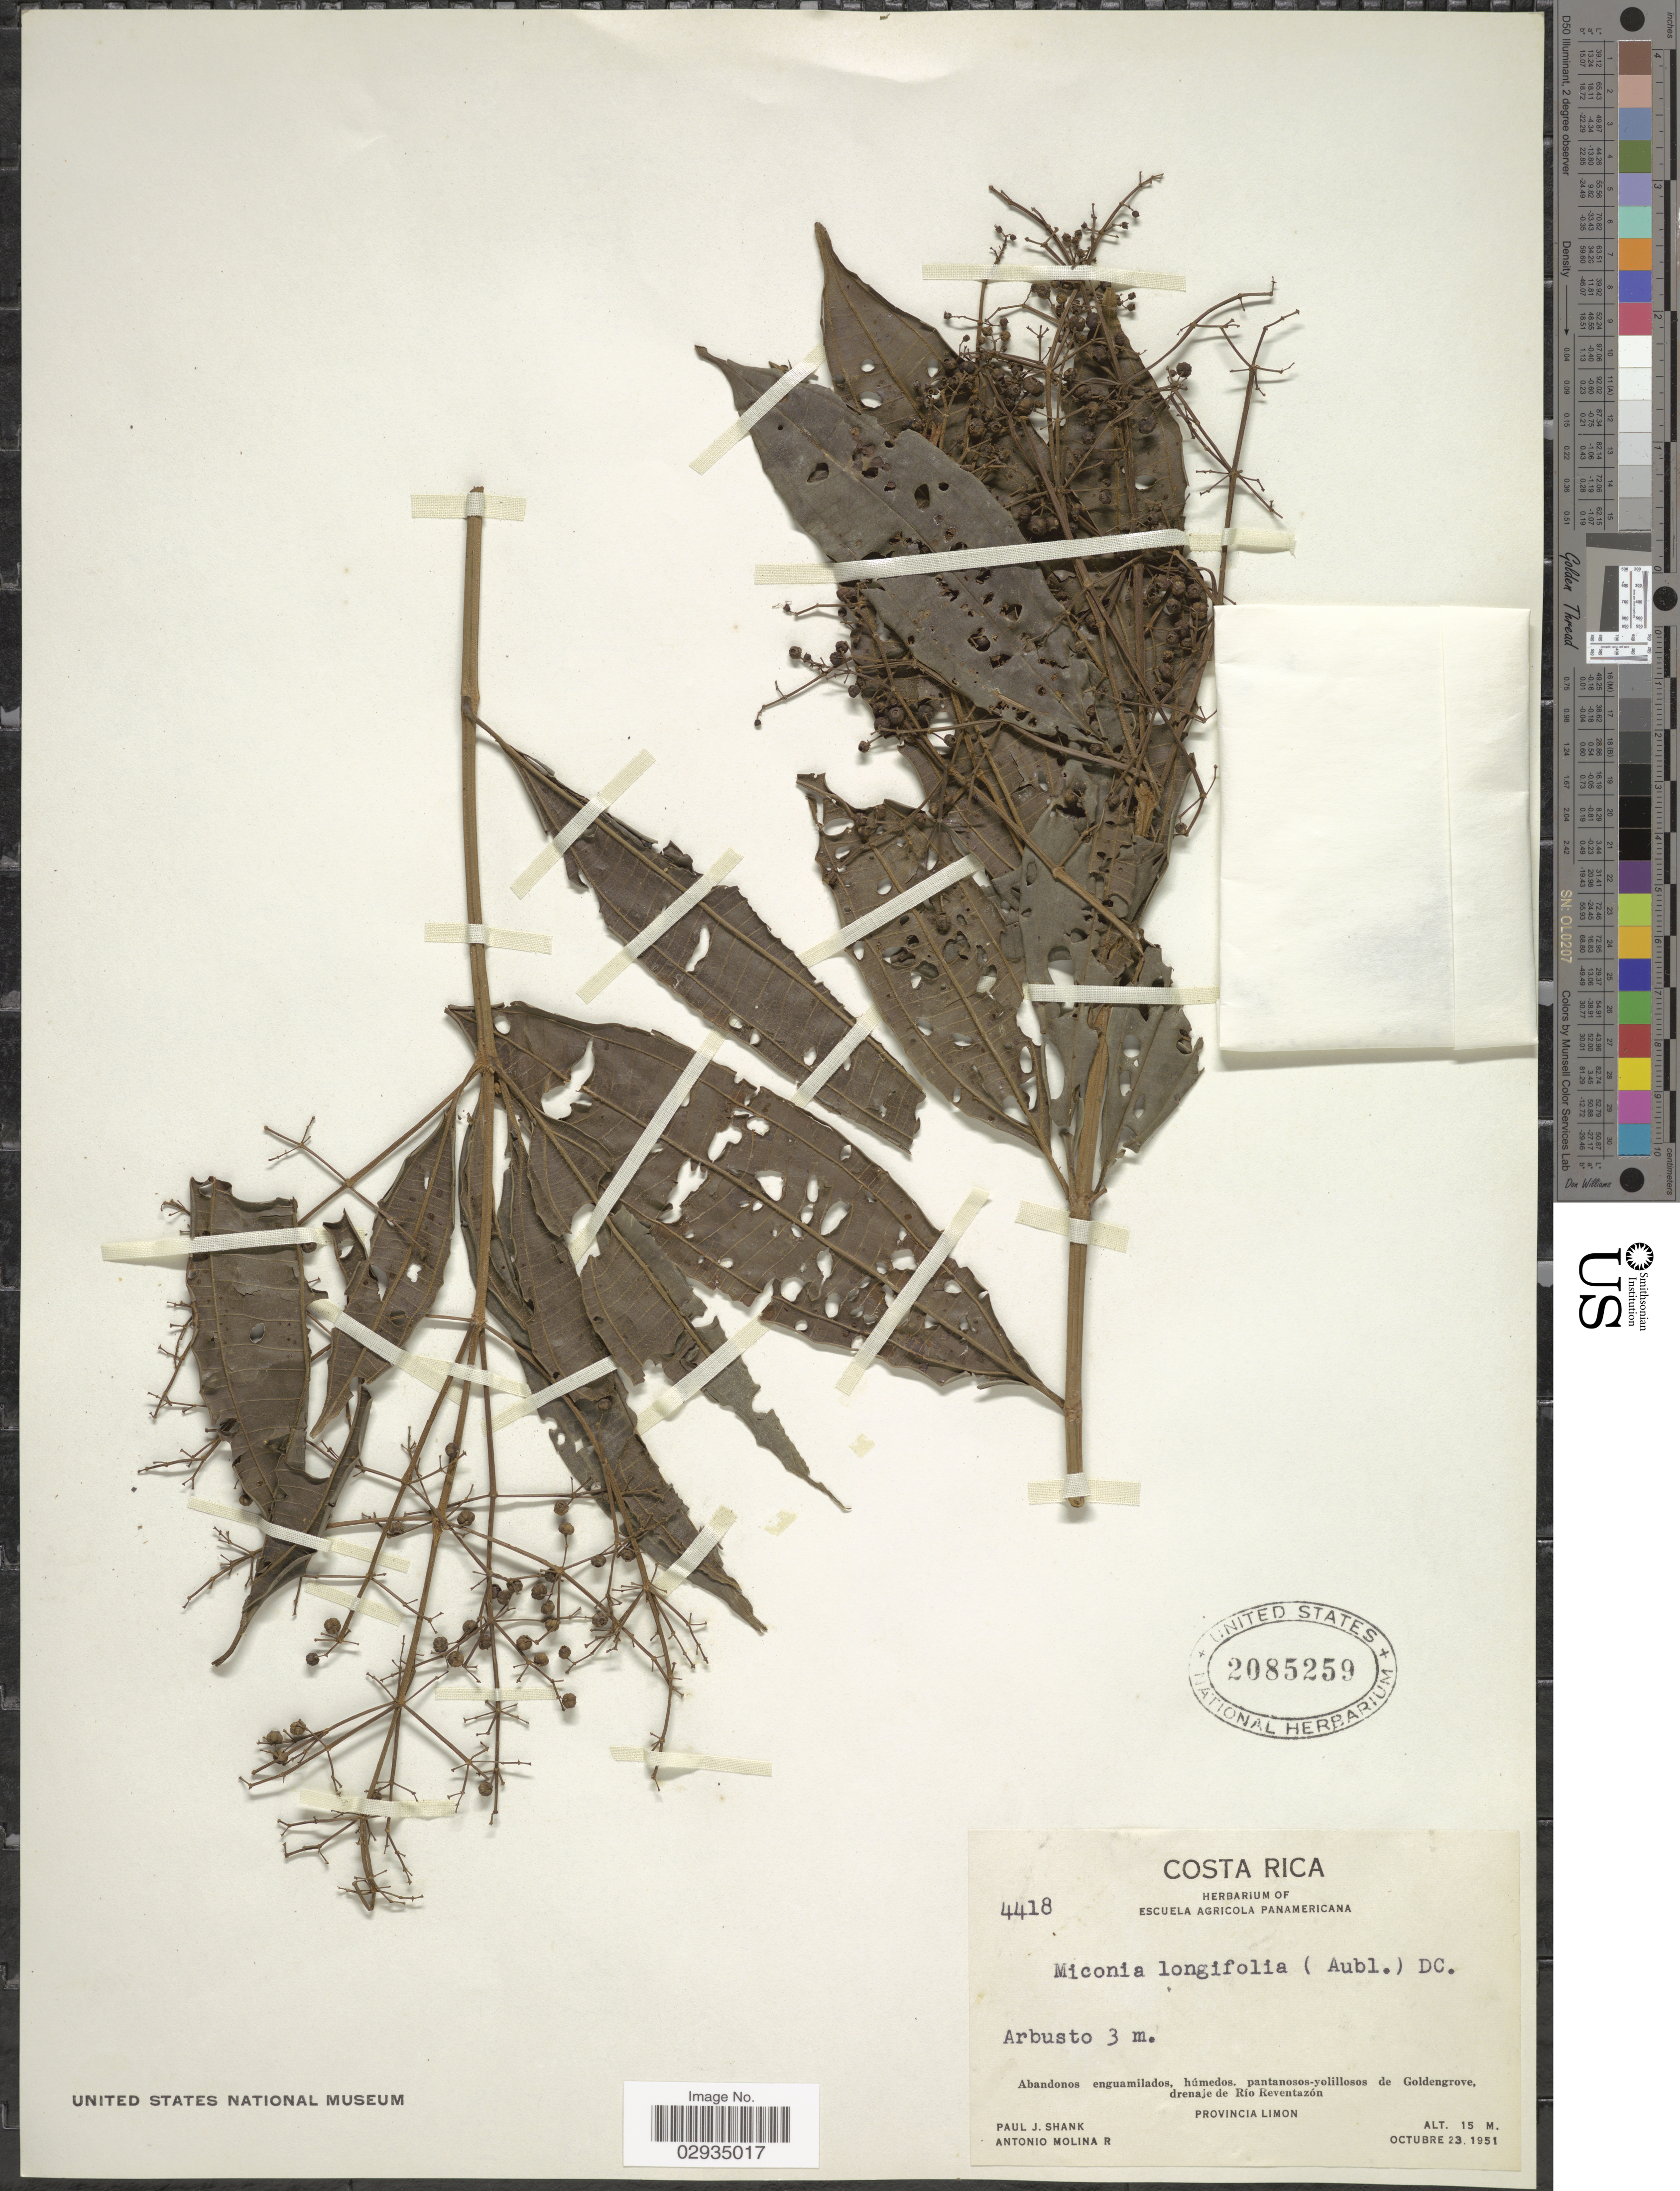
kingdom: Plantae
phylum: Tracheophyta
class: Magnoliopsida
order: Myrtales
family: Melastomataceae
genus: Miconia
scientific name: Miconia longifolia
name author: (Aubl.) DC.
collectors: P. J. Shank & A. Molina R.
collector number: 4418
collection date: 1951-10-23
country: Costa Rica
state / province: Limón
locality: Abandonos enguamilados, húmedos, pantanosos-yolilloso de Goldengrove, drenaje de Rio Reventazón.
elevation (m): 15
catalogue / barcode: US 2085259